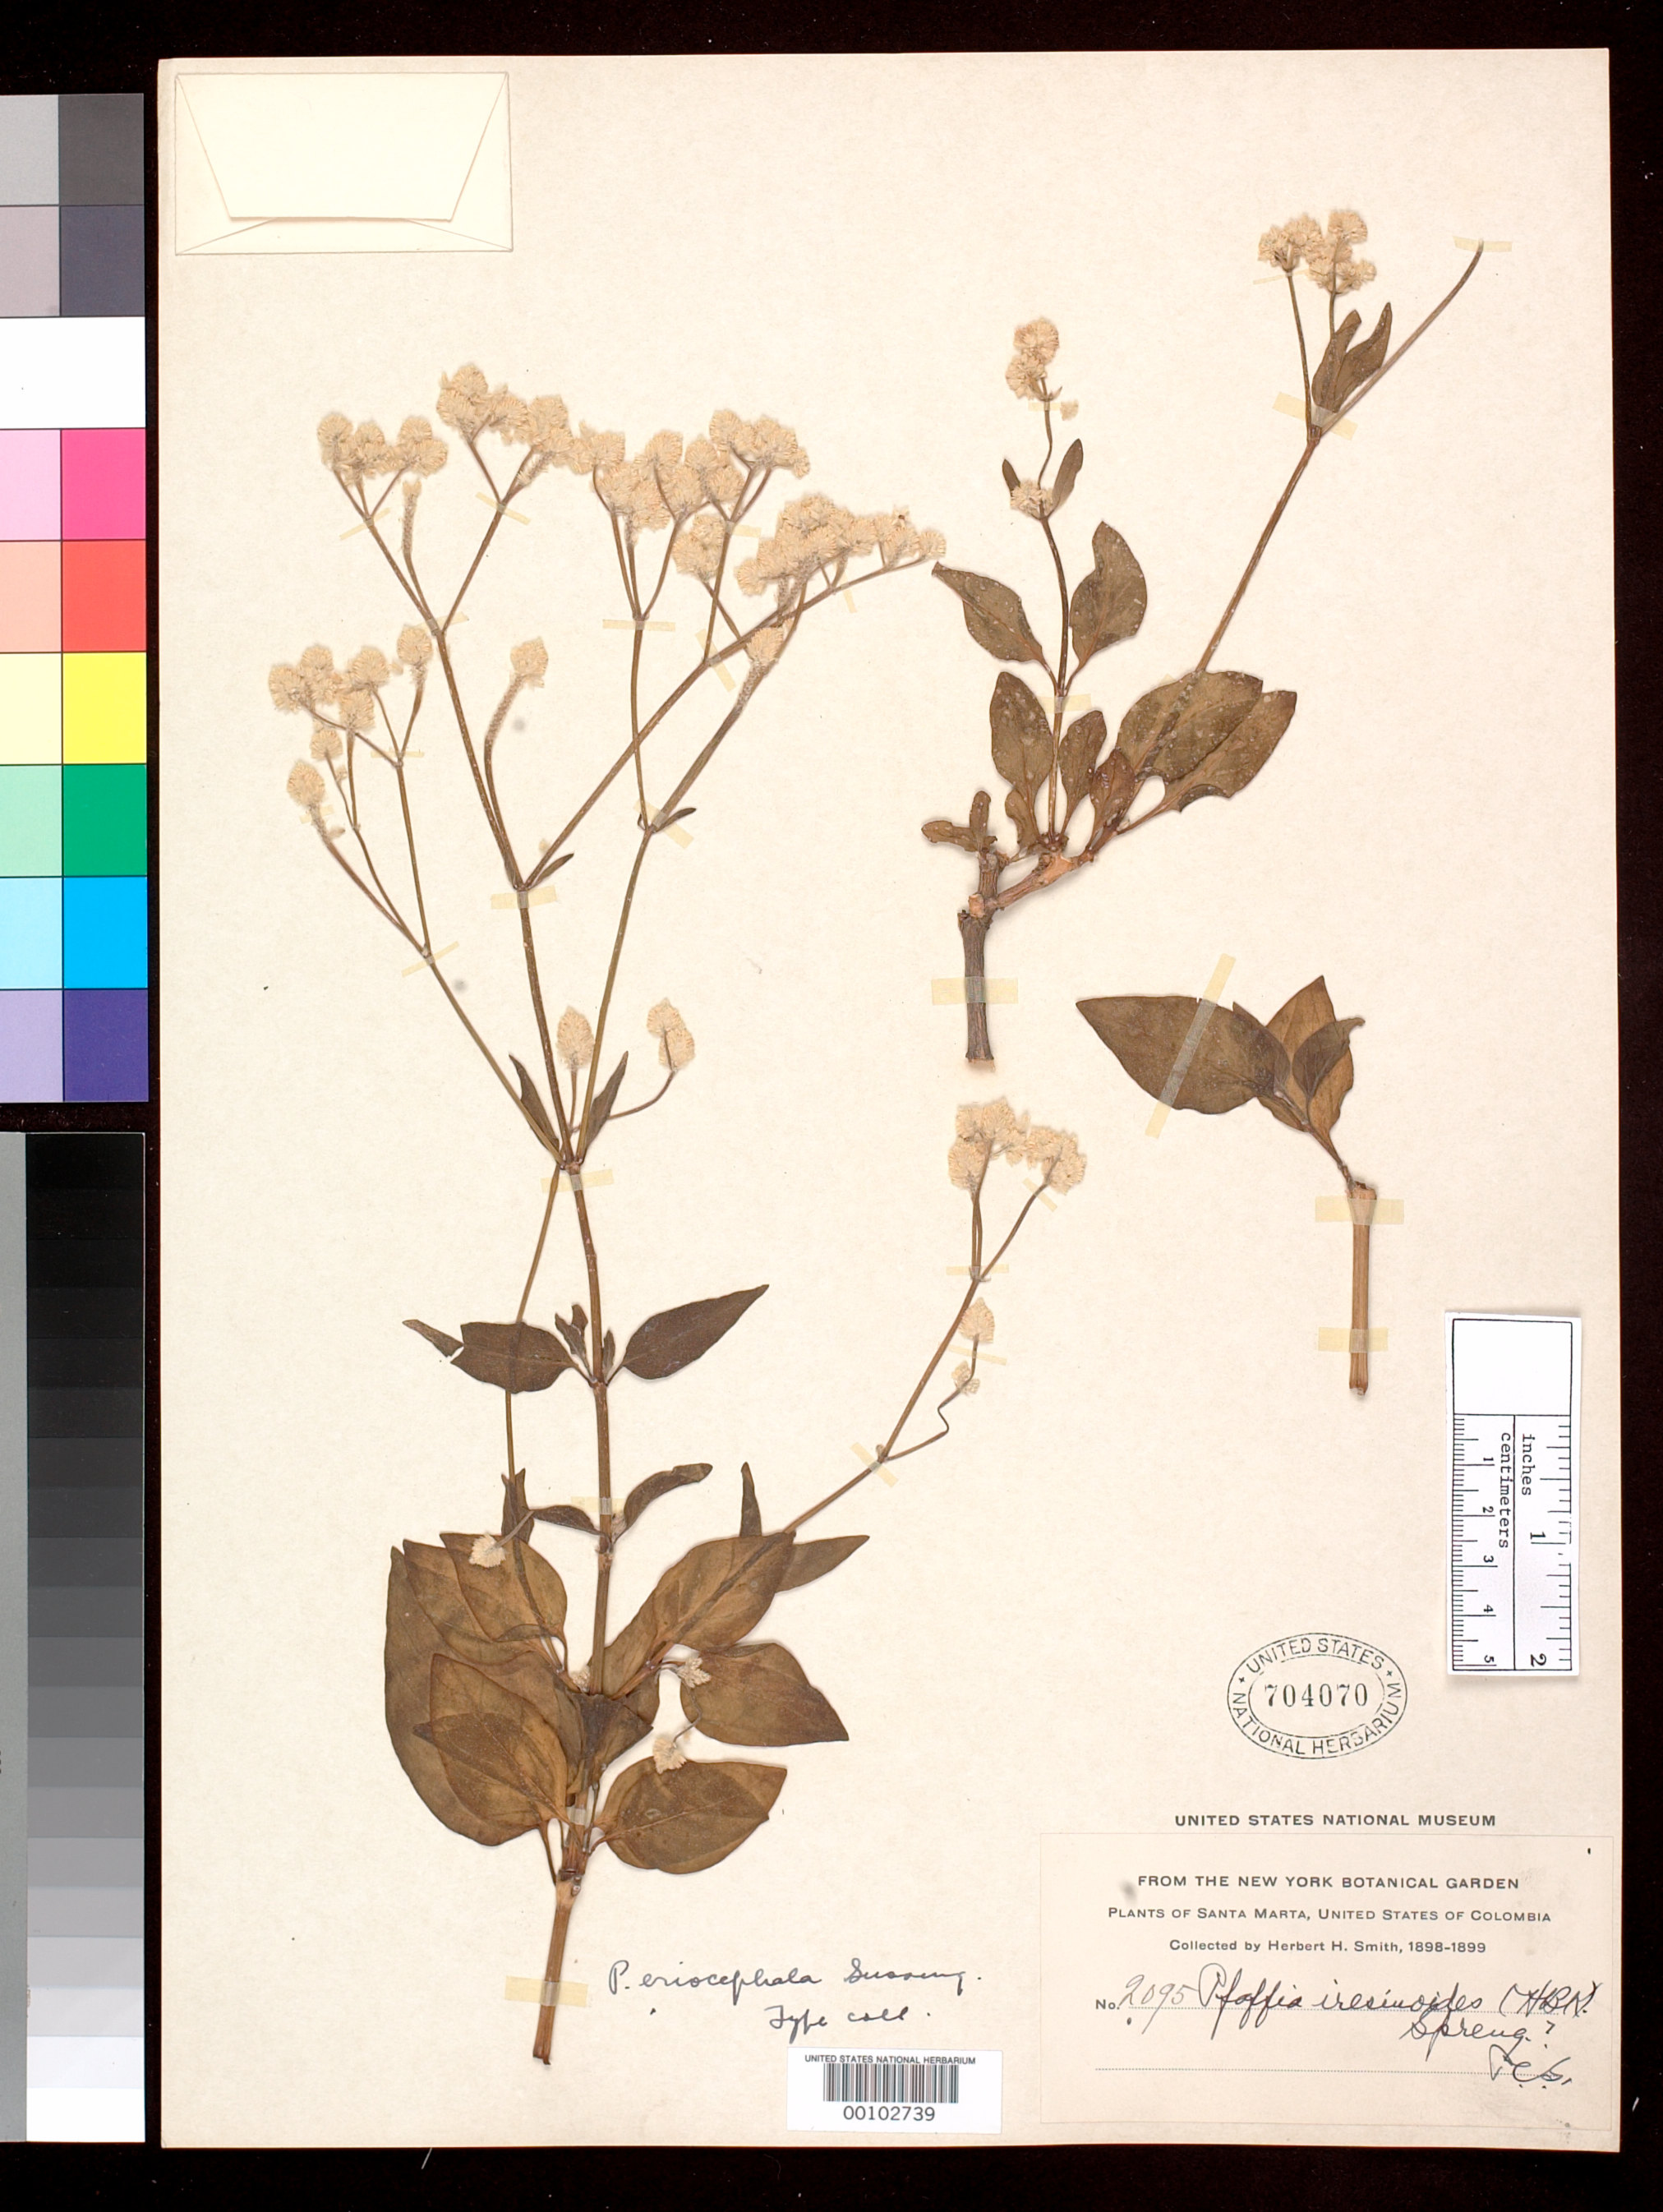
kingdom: Plantae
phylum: Tracheophyta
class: Magnoliopsida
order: Caryophyllales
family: Amaranthaceae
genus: Pfaffia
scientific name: Pfaffia eriocephala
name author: Suess.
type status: Isotype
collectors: Herbert H. Smith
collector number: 2095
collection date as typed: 1898 to -- --- 1899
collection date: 1898/1899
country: Colombia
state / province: Magdalena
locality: Santa Marta.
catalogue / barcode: US 704070